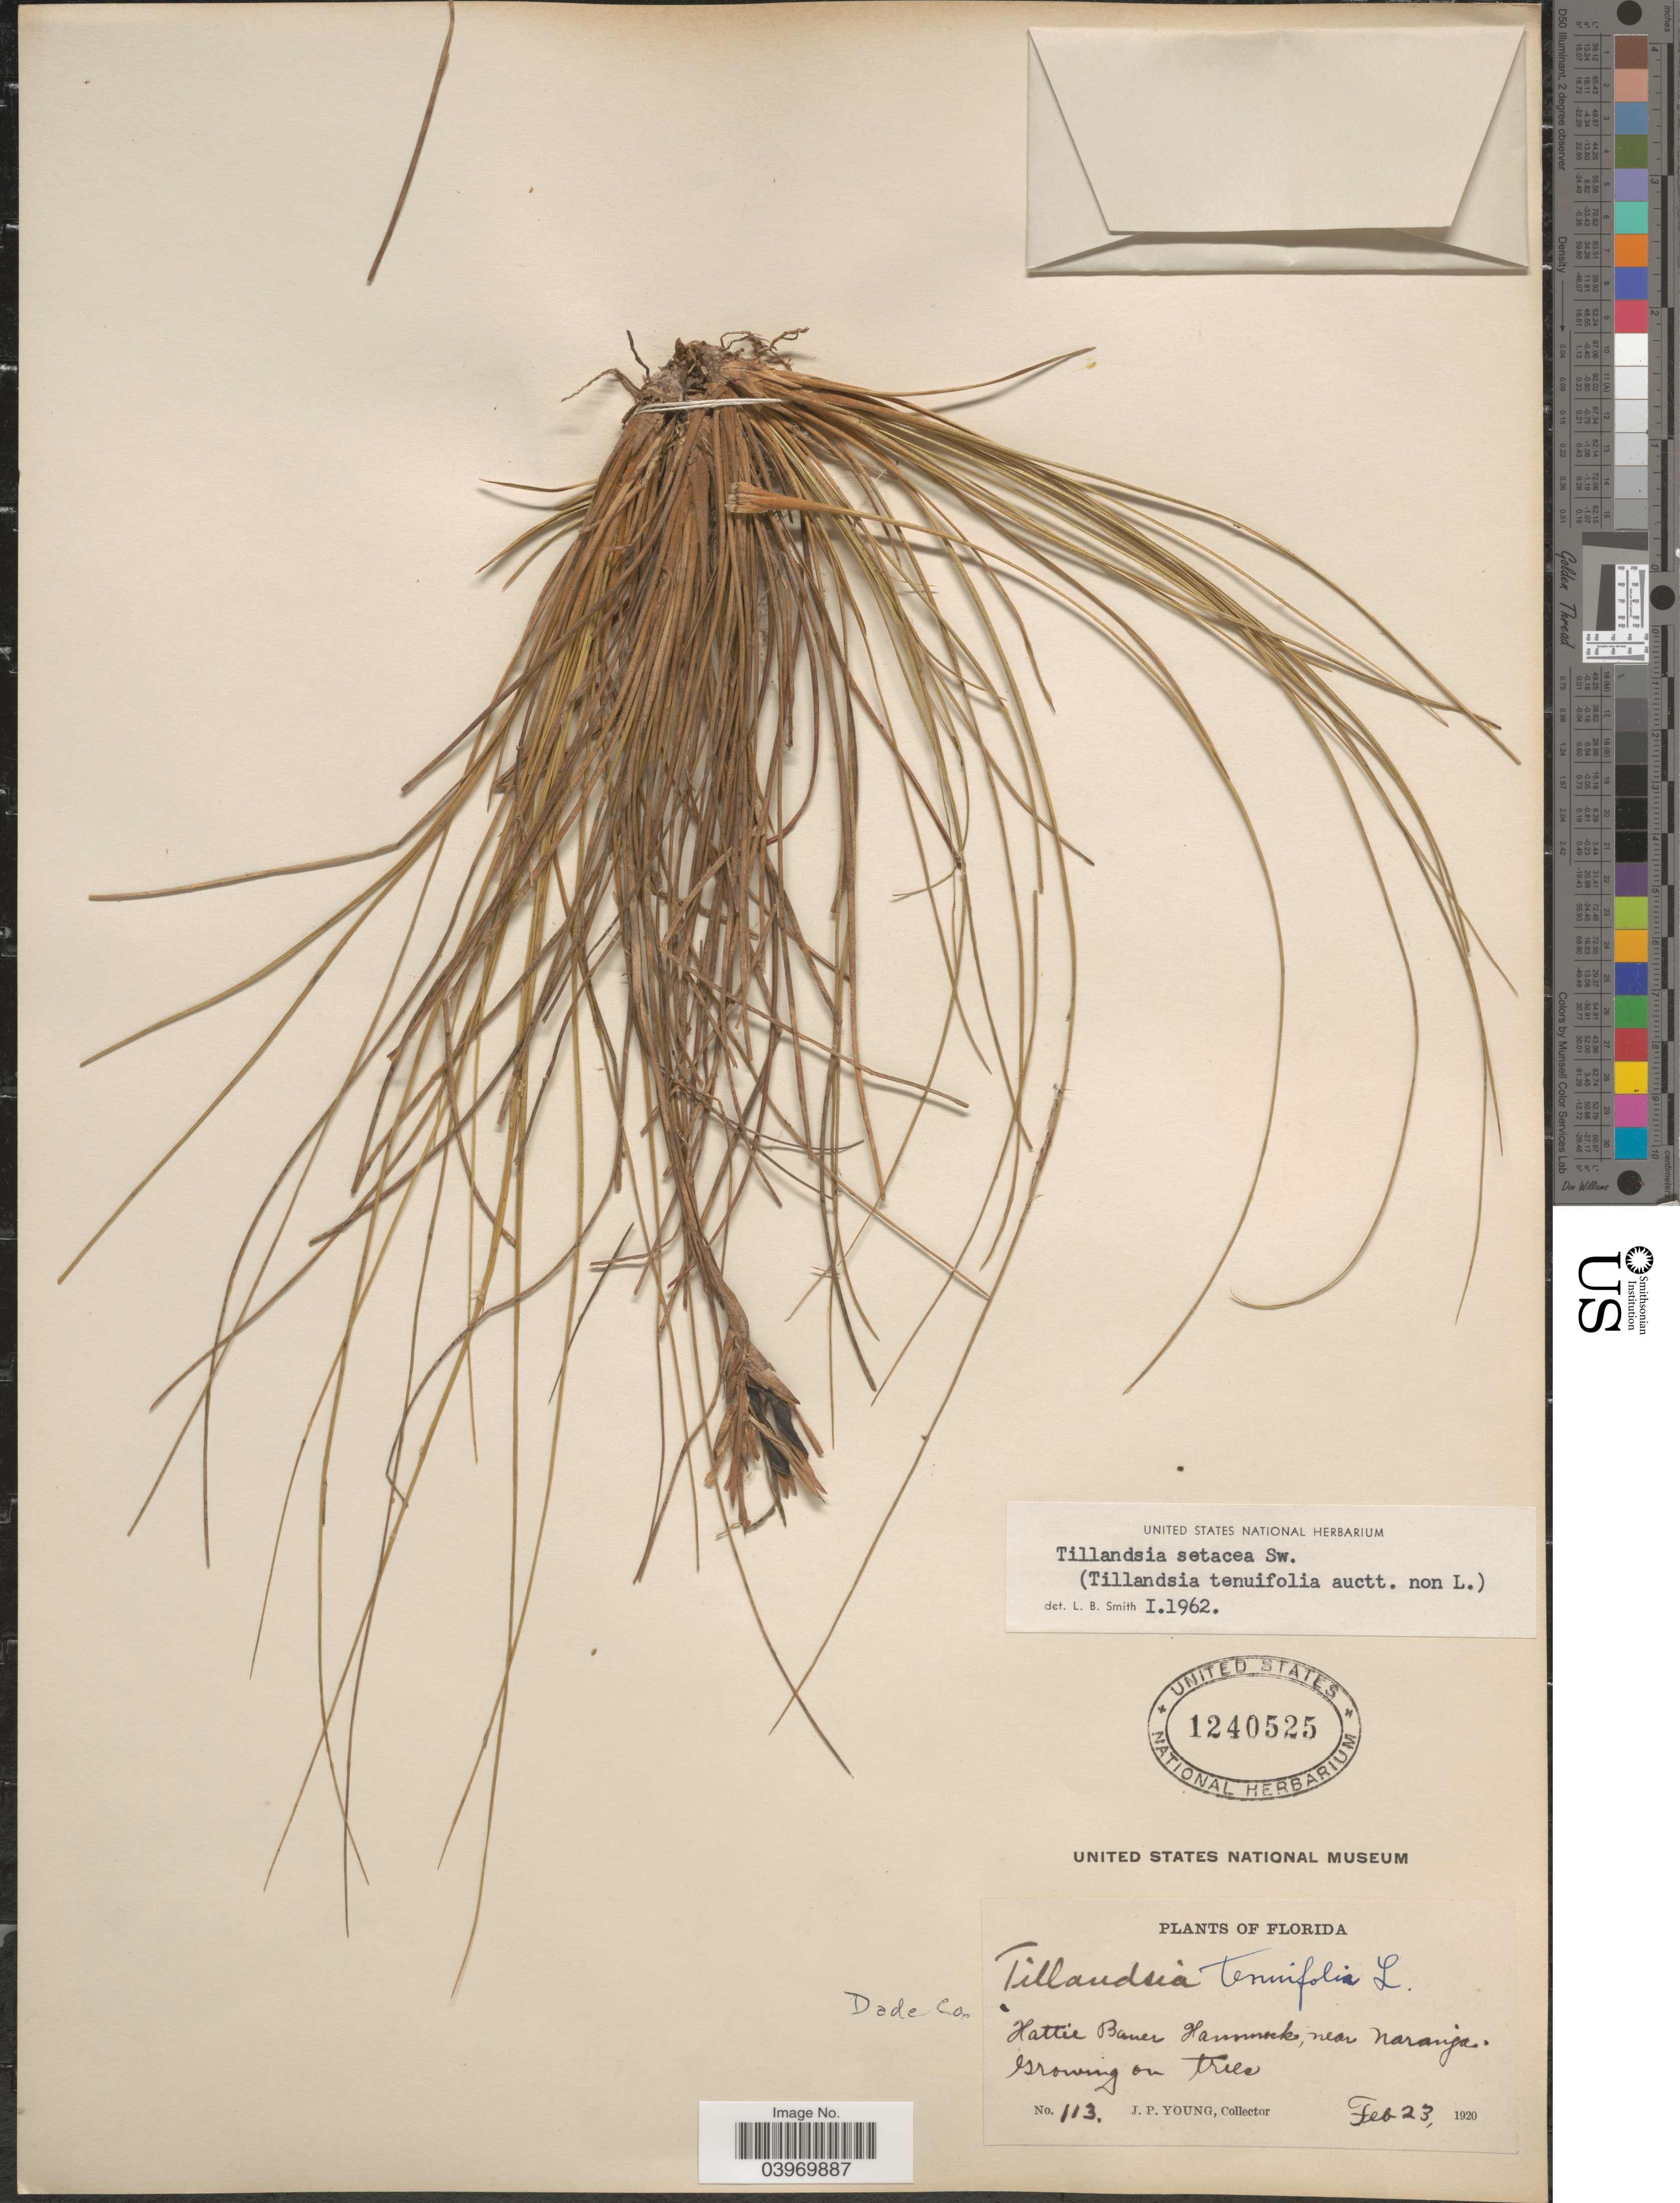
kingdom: Plantae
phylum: Tracheophyta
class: Liliopsida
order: Poales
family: Bromeliaceae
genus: Tillandsia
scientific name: Tillandsia setacea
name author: Sw.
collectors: J. P. Young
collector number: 113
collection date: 1920-02-23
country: United States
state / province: Florida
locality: Dade Co. Hattie Bauer Hammock, near Naranja.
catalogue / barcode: US 1240525